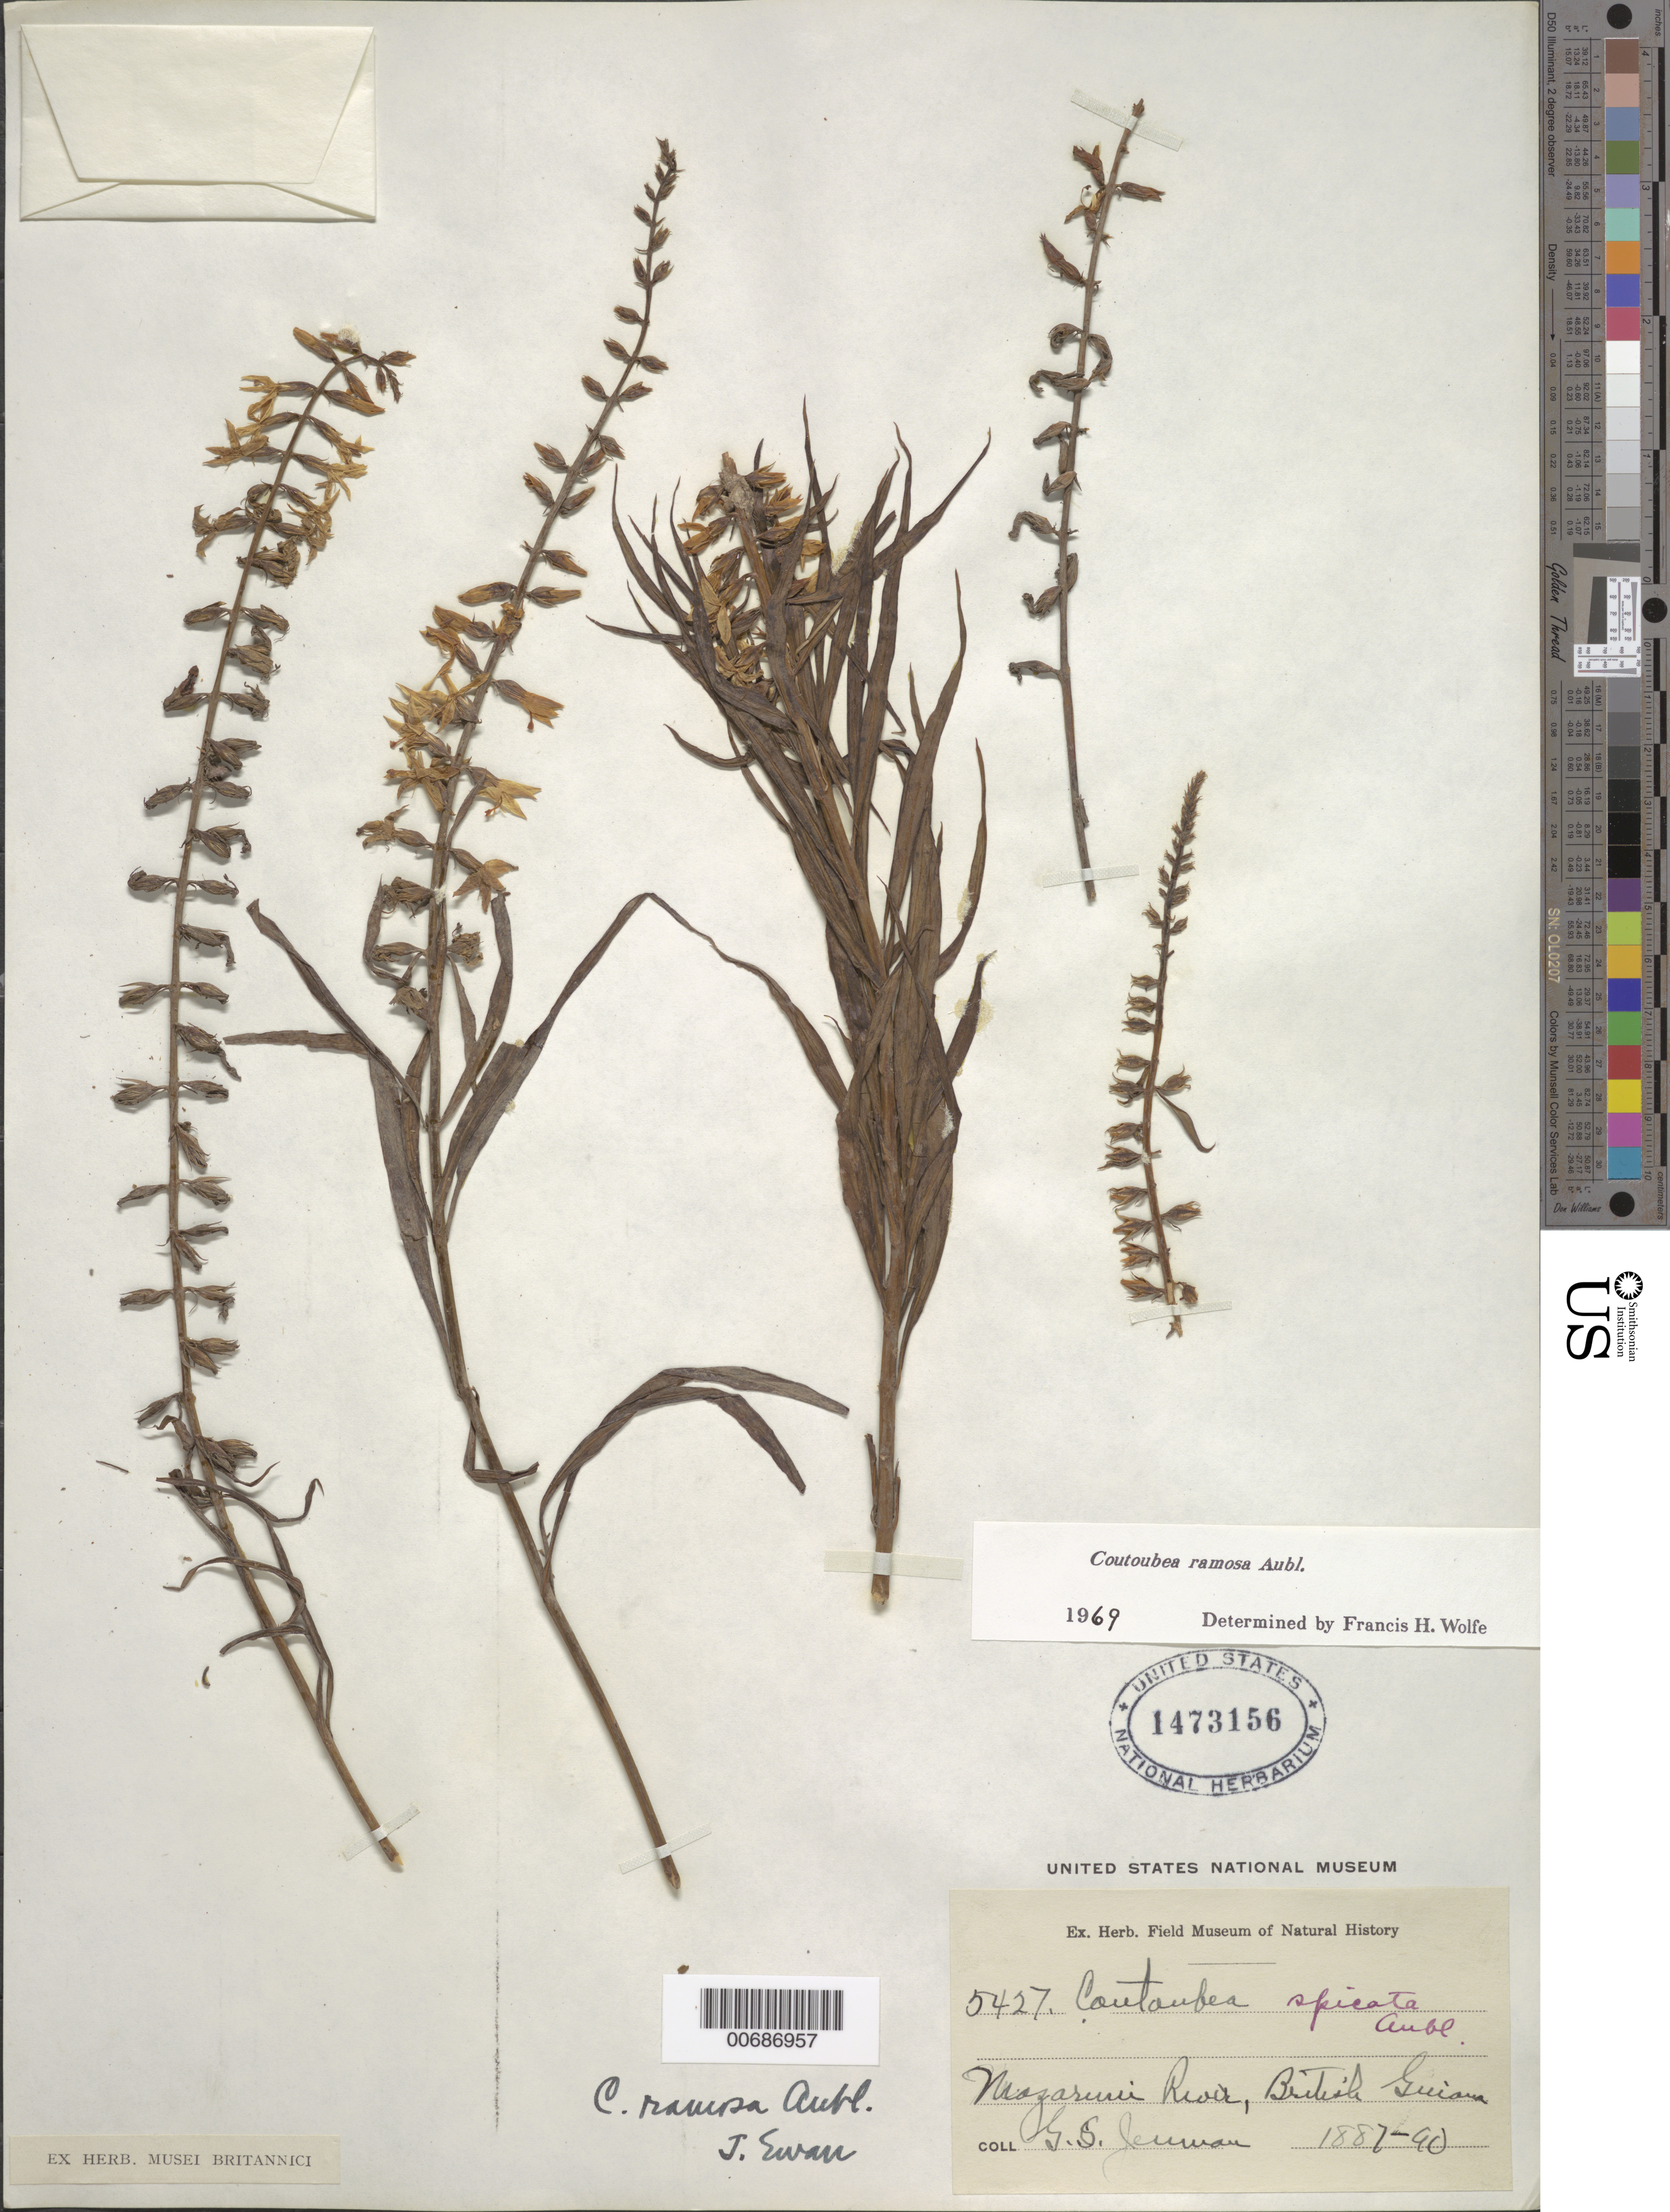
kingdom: Plantae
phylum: Tracheophyta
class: Magnoliopsida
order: Gentianales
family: Gentianaceae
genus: Coutoubea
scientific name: Coutoubea ramosa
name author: Aubl.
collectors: G. S. Jenman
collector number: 5427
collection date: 1887/1890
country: Guyana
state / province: Cuyuni-Mazaruni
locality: Mazaruni River, British Guiana.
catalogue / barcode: US 1473156